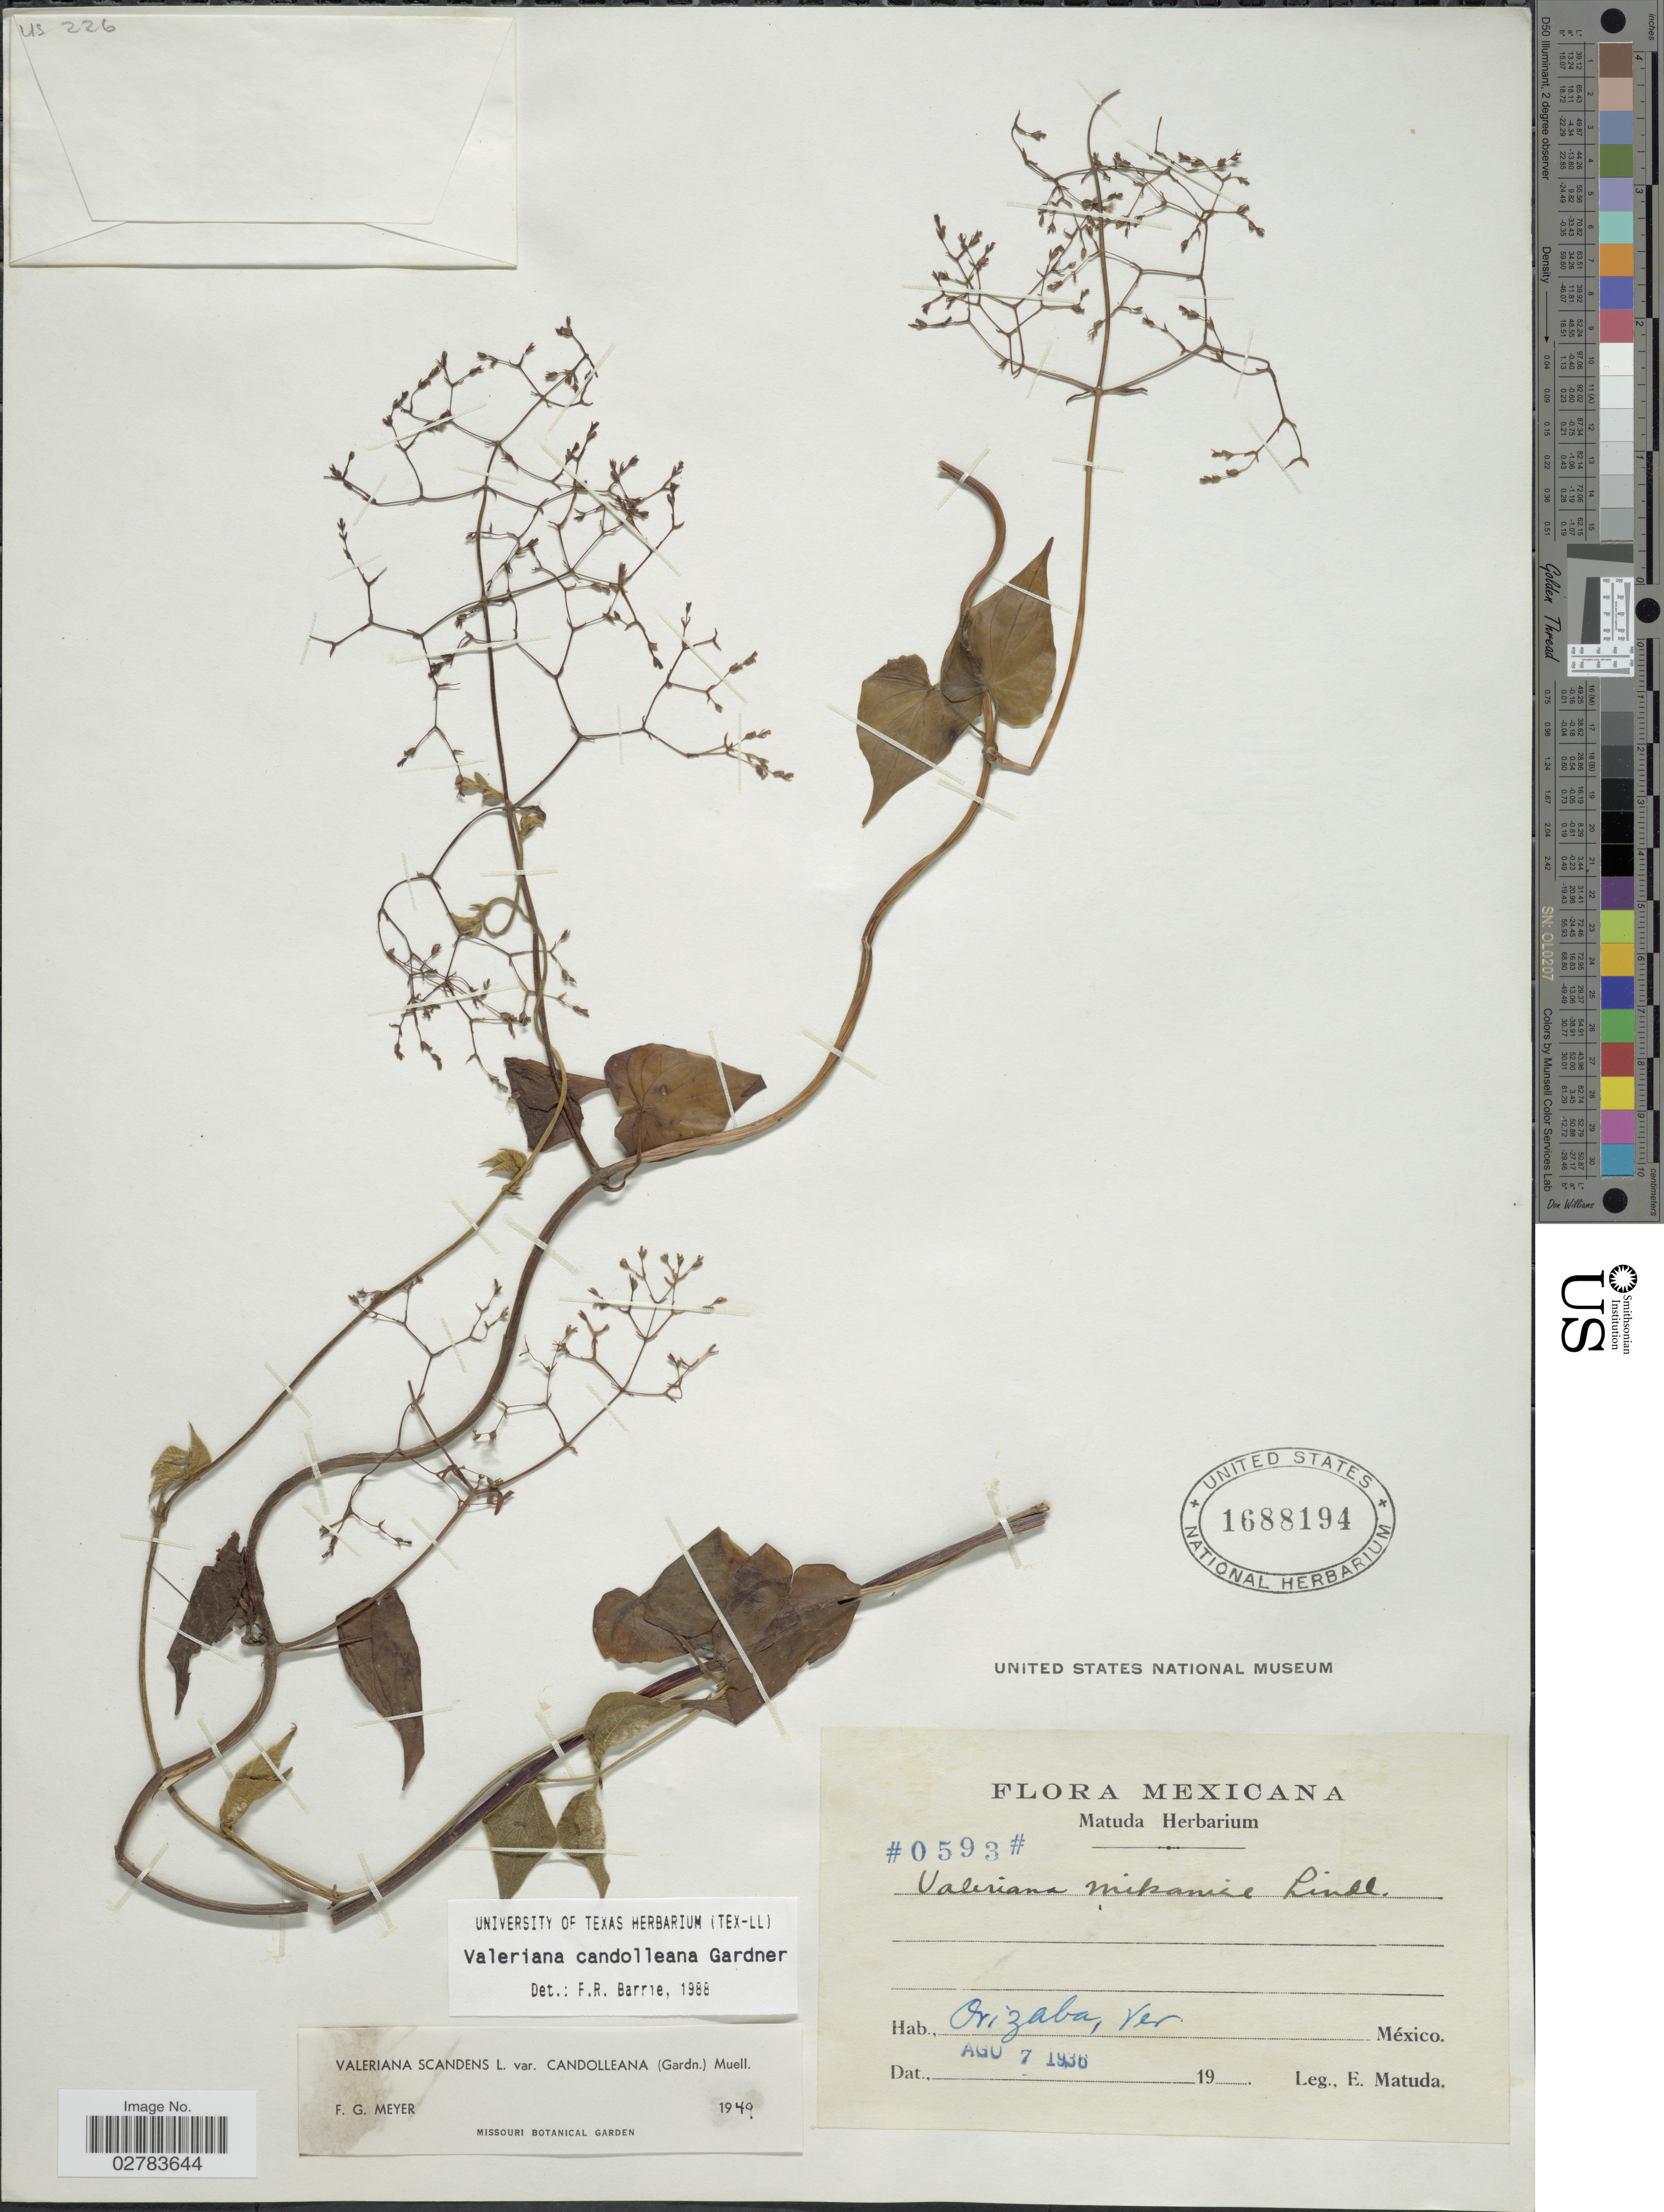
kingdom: Plantae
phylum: Tracheophyta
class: Magnoliopsida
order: Dipsacales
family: Caprifoliaceae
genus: Valeriana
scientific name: Valeriana candolleana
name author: Gardner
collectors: E. Matuda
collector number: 0593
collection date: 1936-08-07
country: Mexico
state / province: Veracruz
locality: Orizaba, Ver.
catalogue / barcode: US 1688194